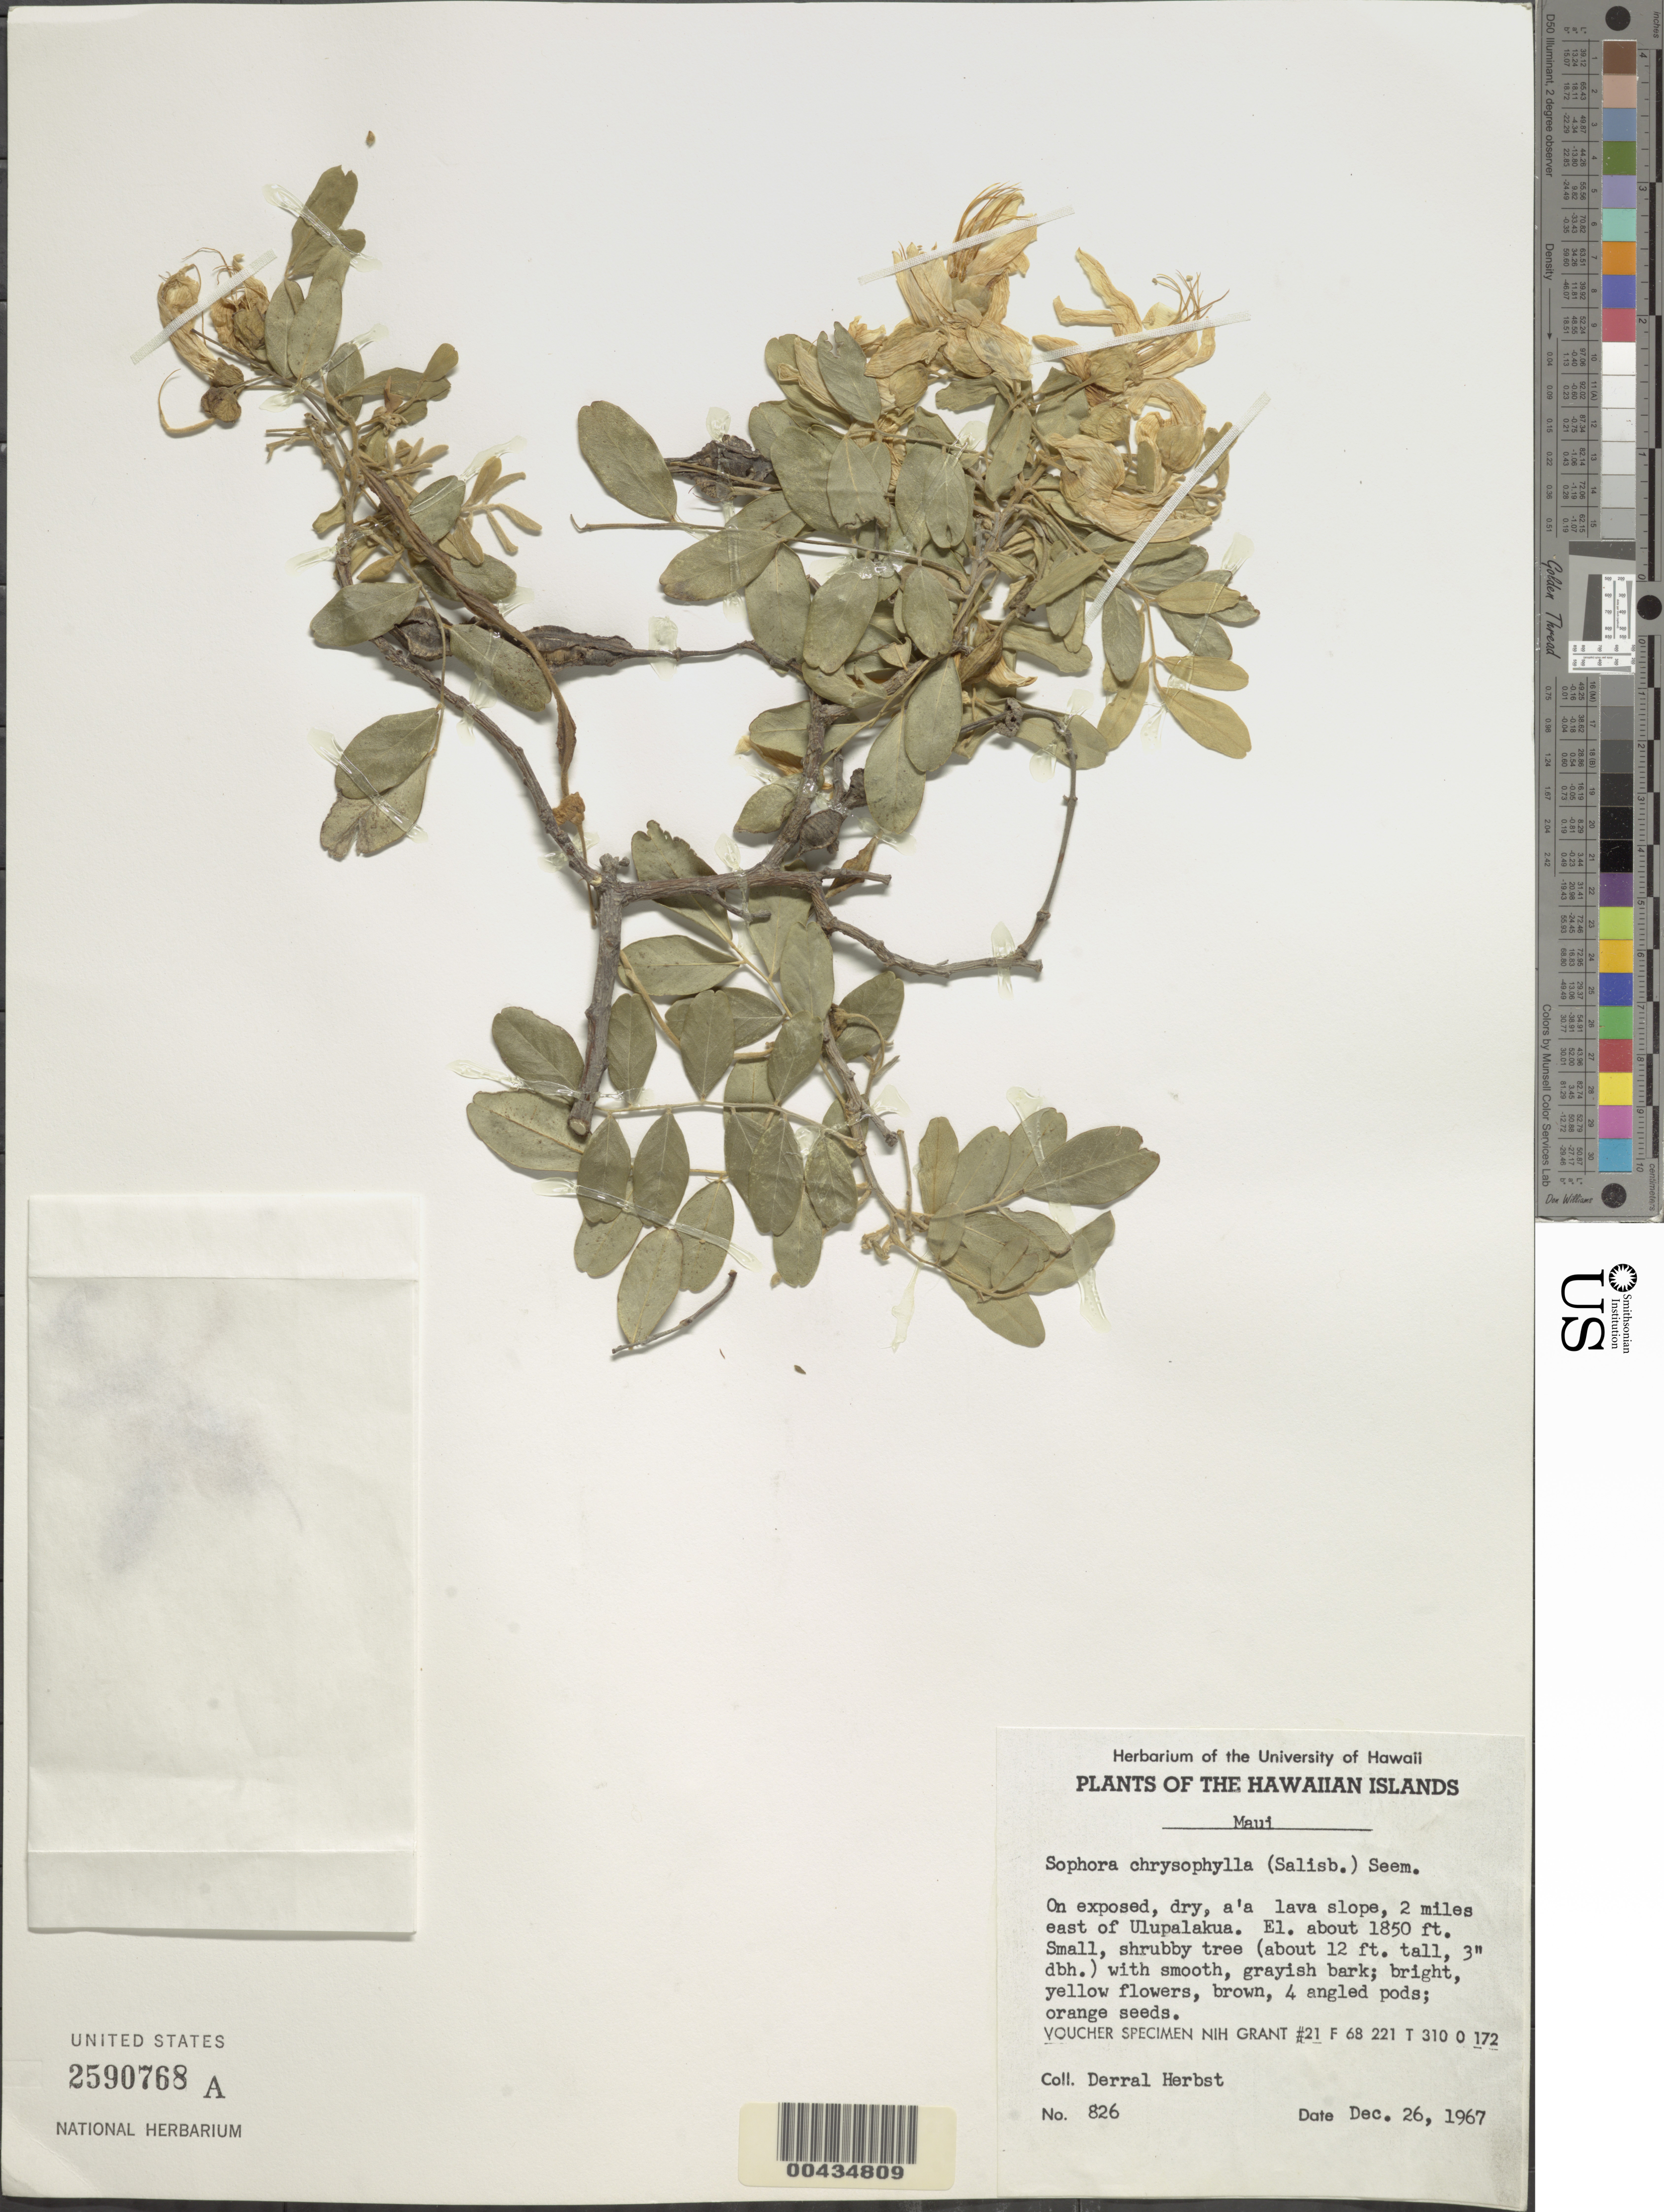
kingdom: Plantae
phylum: Tracheophyta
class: Magnoliopsida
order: Fabales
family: Fabaceae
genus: Sophora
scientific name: Sophora chrysophylla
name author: (Salisb.) Seem.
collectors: D. R. Herbst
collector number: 826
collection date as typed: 26 Dec 1967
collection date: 1967-12-26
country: United States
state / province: Hawaii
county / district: Maui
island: Maui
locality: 2 mi E of Ulupalakua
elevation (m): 564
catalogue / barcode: US 2590768A